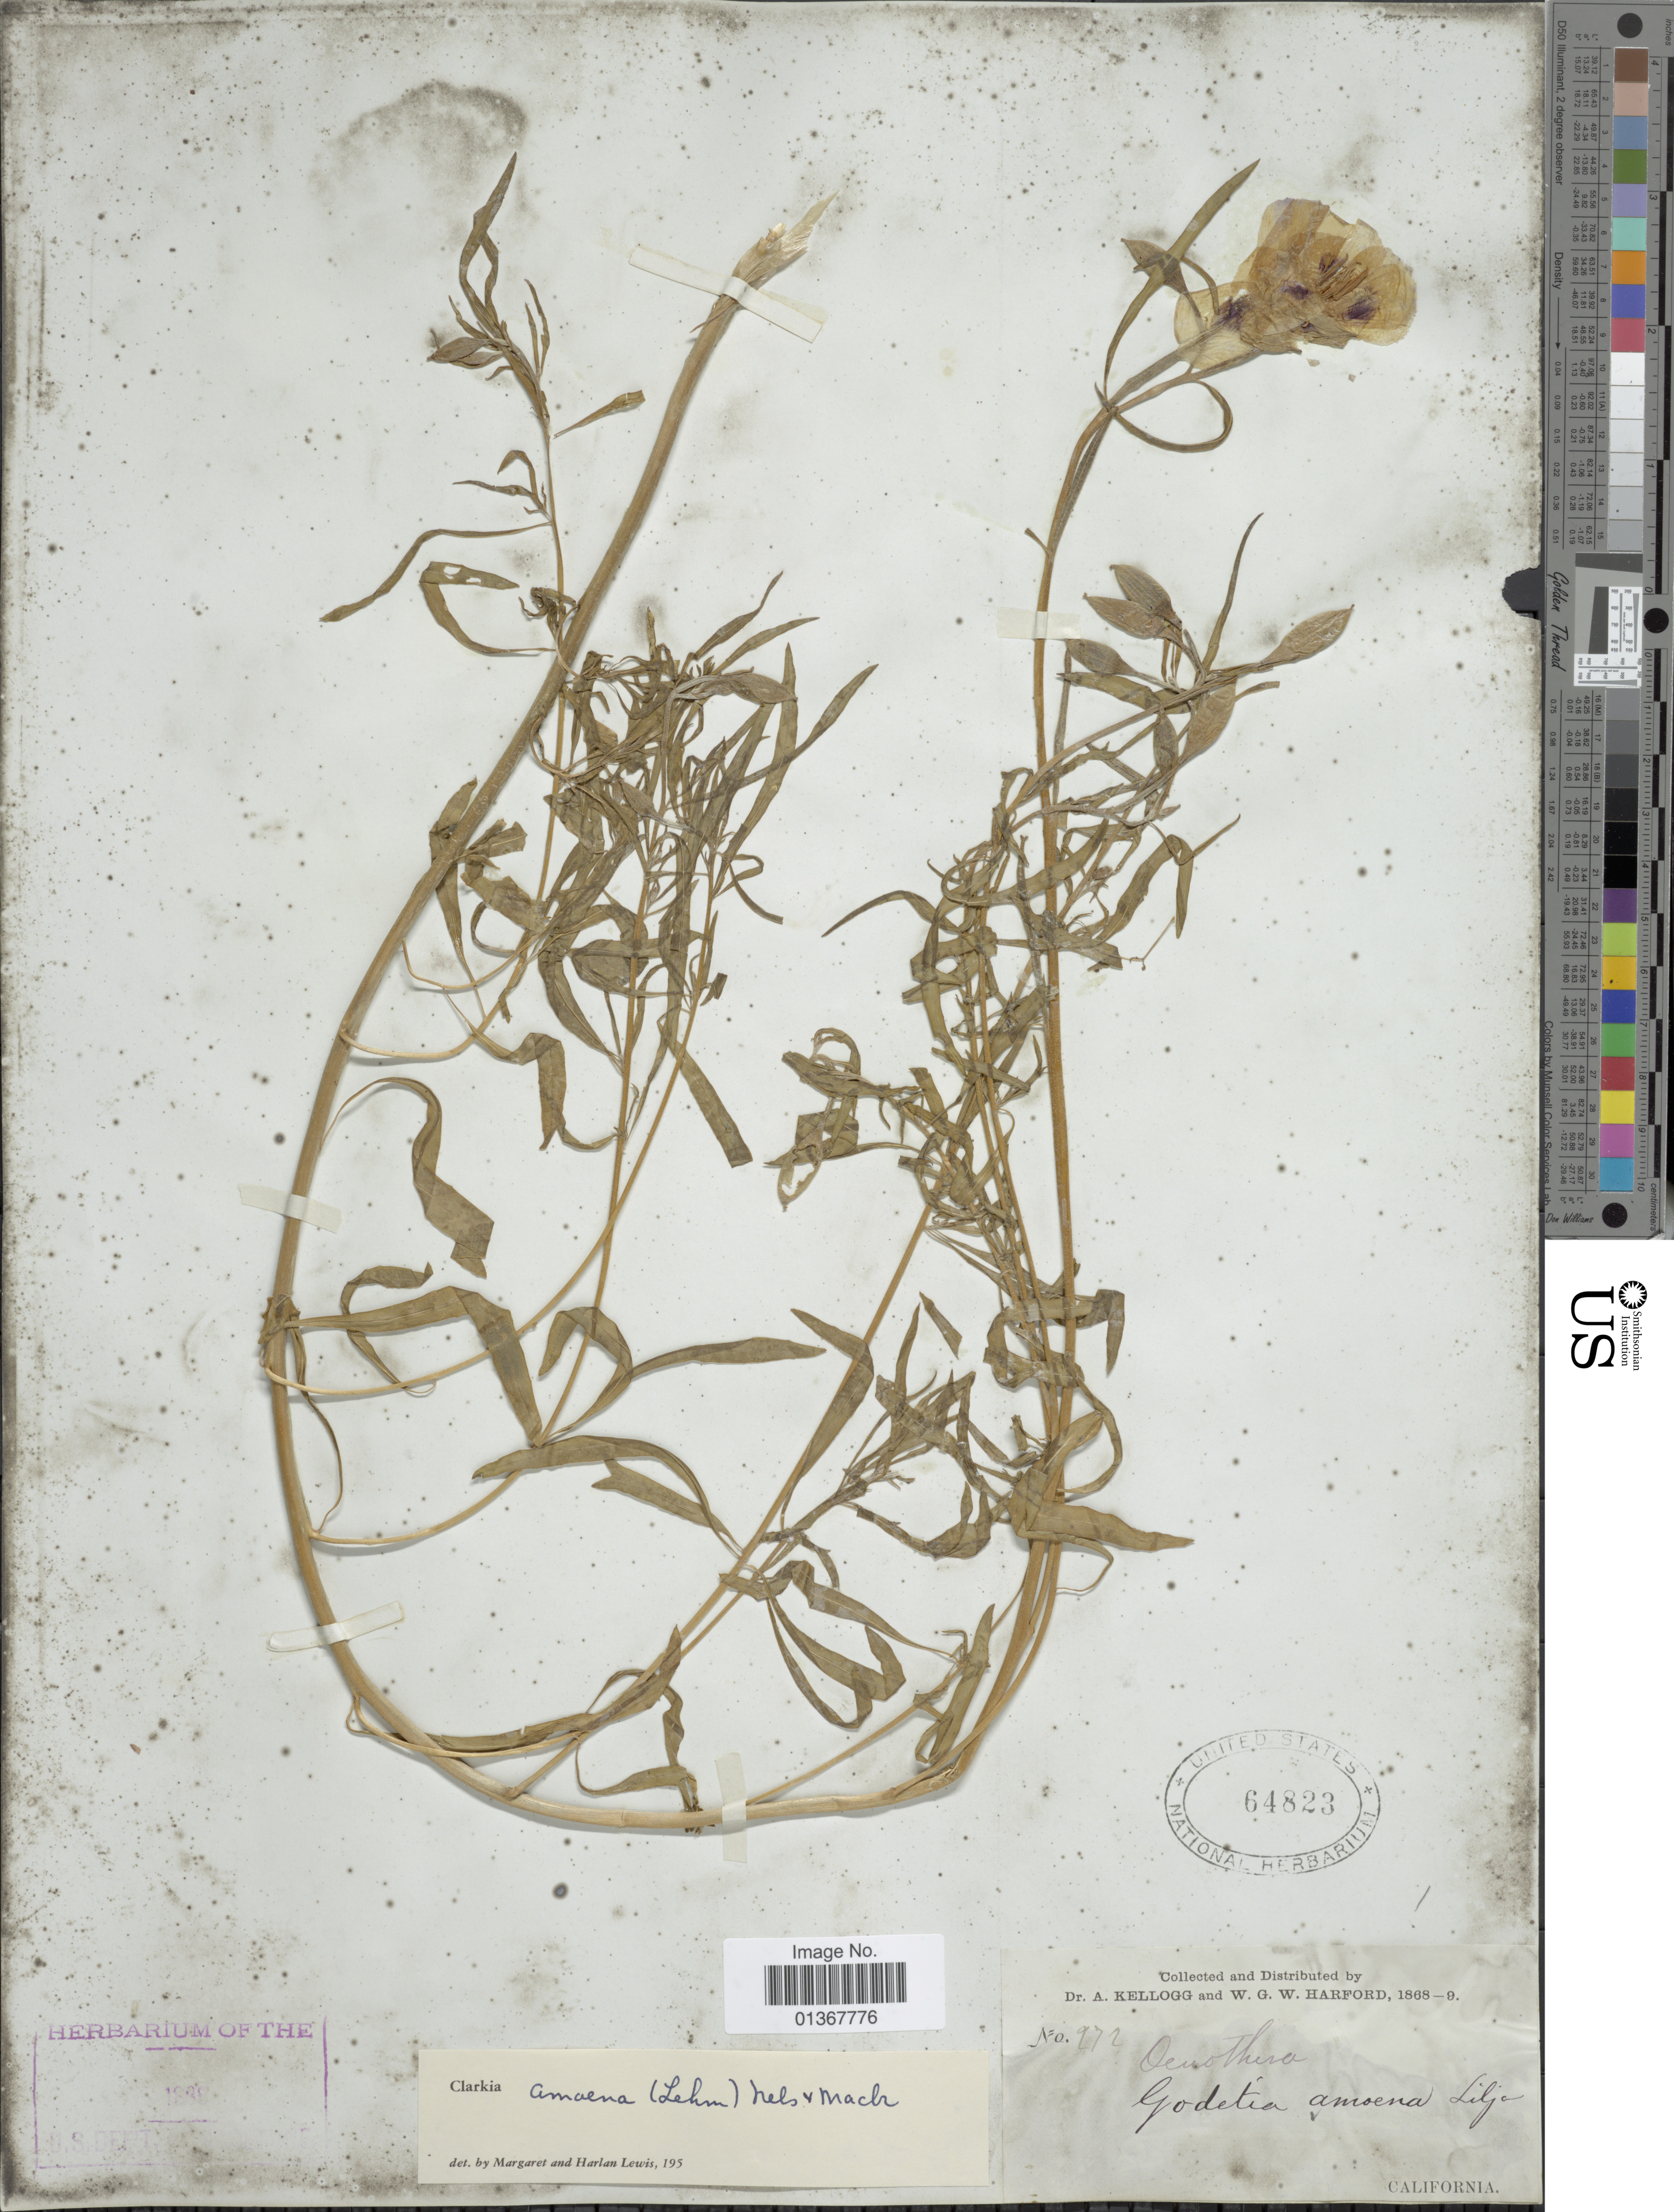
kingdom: Plantae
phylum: Tracheophyta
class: Magnoliopsida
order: Myrtales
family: Onagraceae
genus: Clarkia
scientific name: Clarkia amoena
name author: (Lehm.) A. Nelson & J.F. Macbr.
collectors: A. Kellog & W. G. W. Harford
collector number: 972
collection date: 1868/1869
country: United States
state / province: California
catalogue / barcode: US 64823